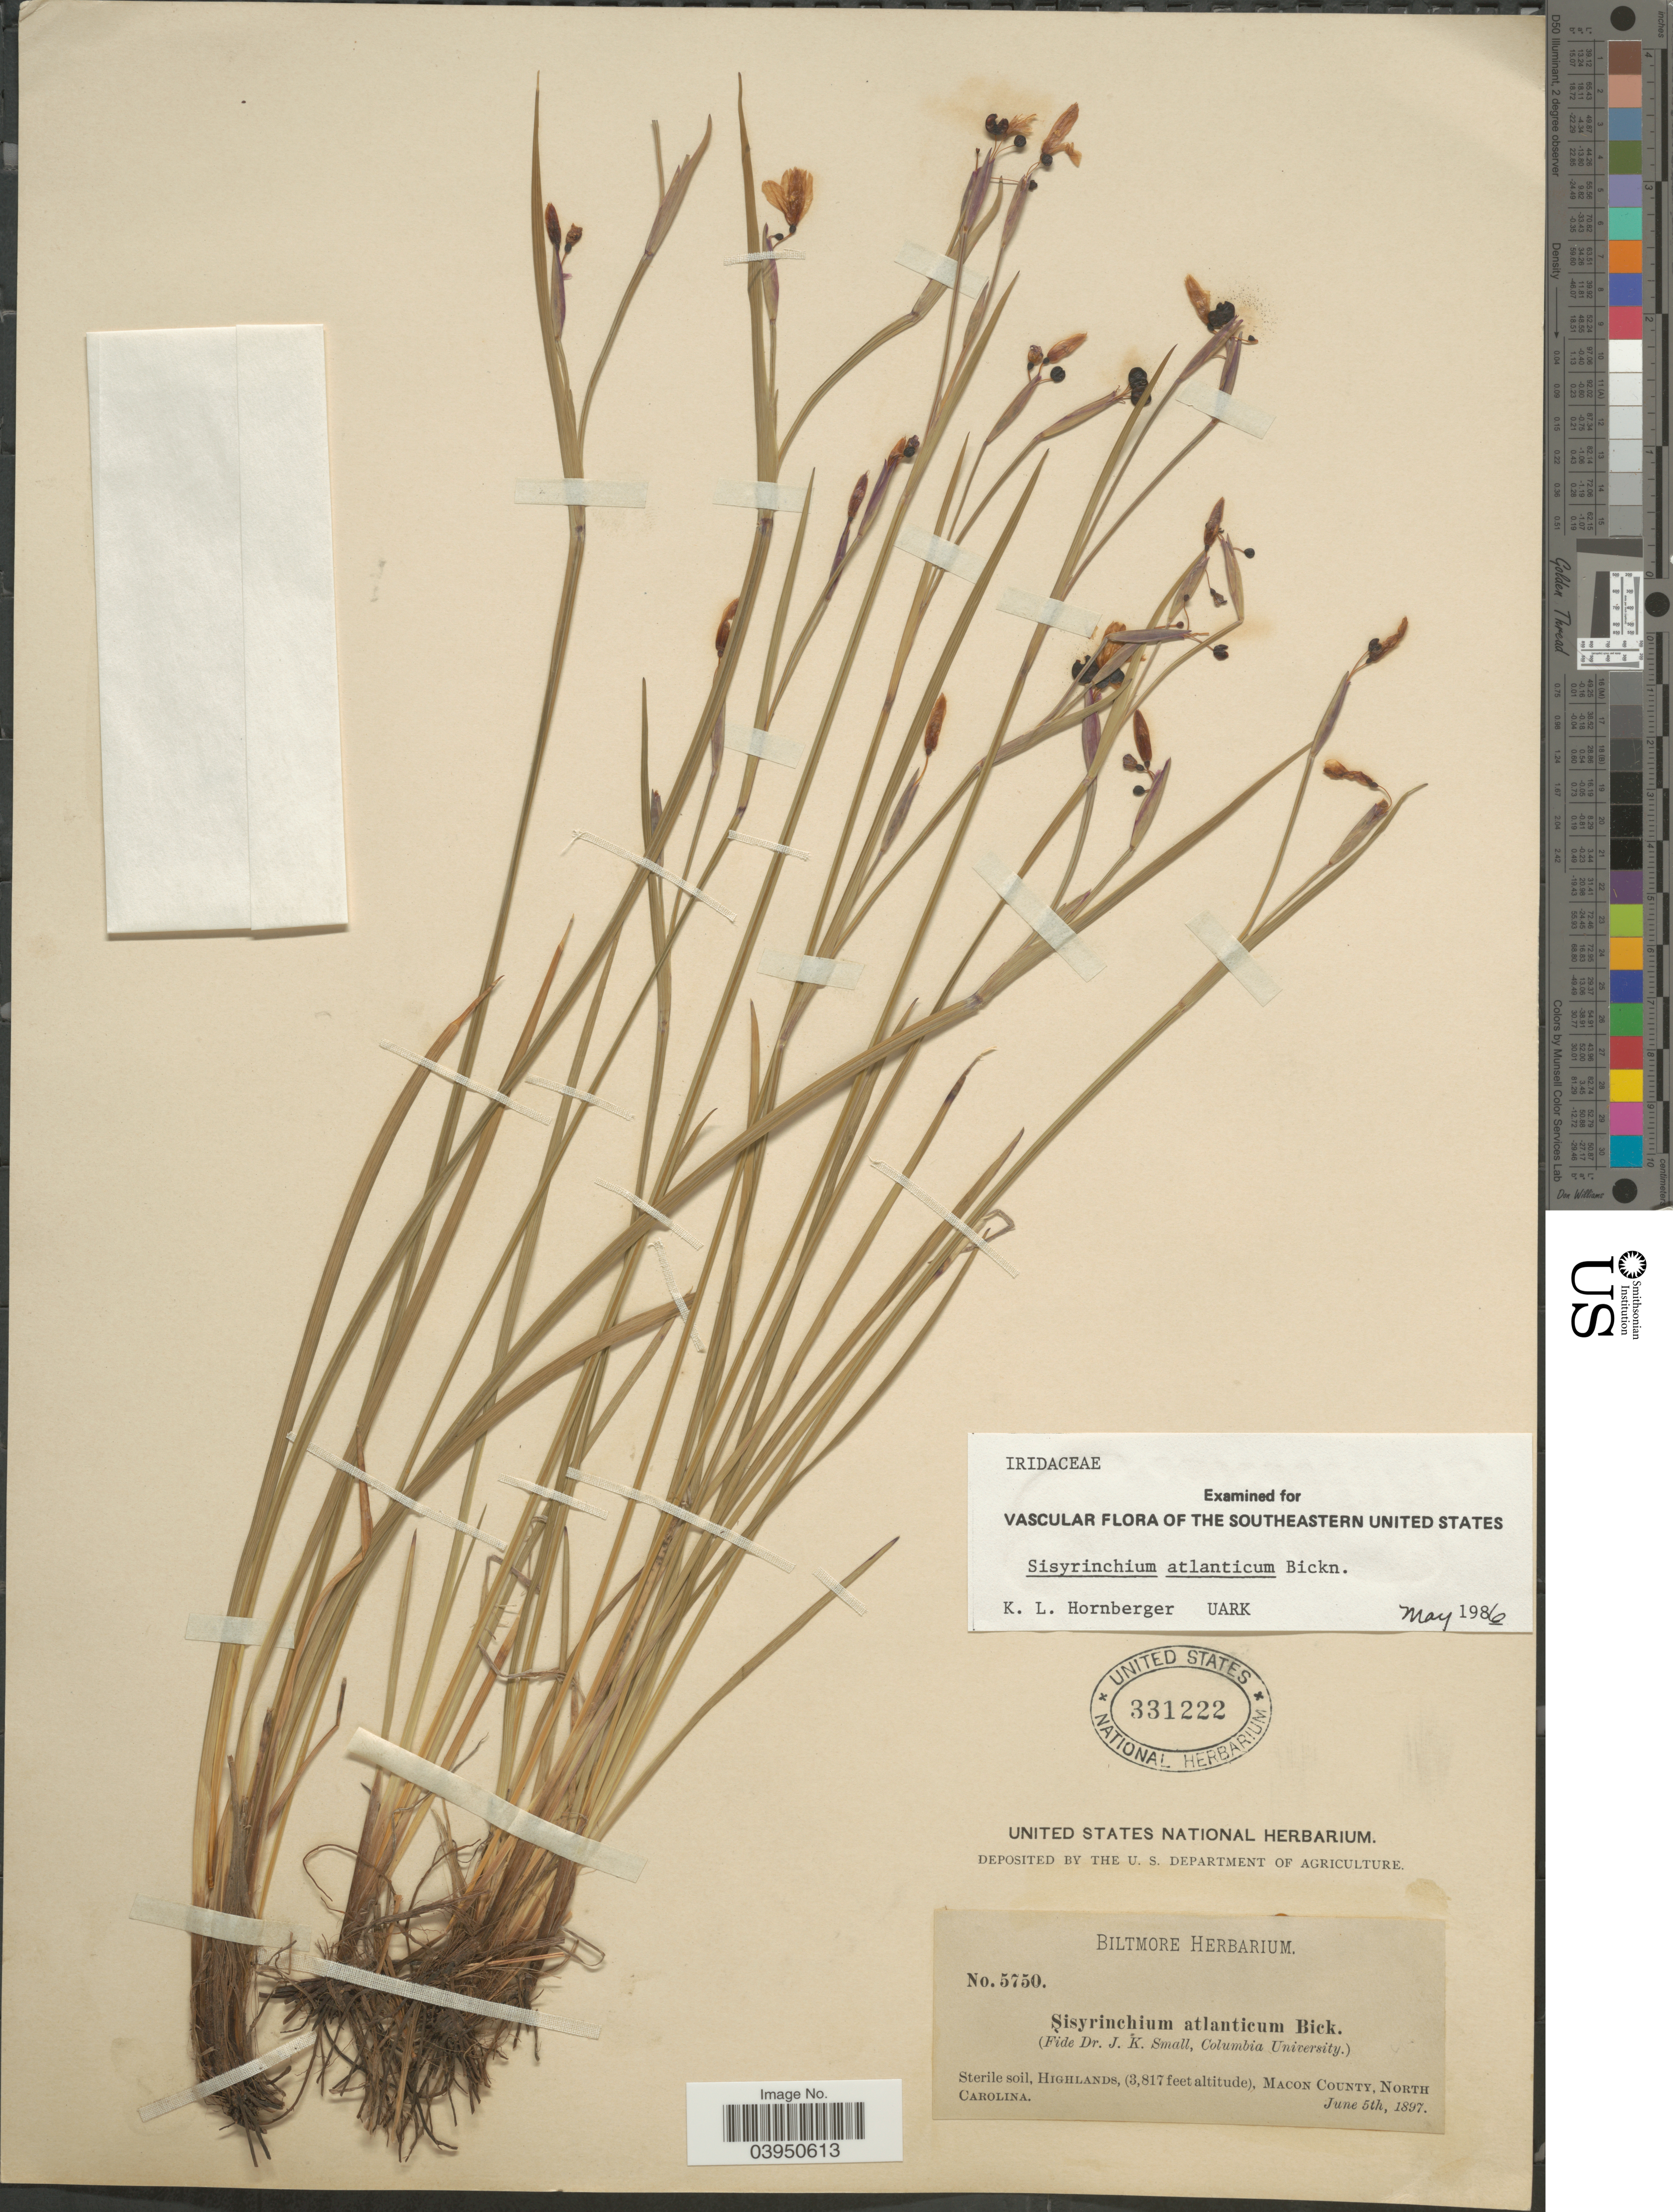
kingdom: Plantae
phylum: Tracheophyta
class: Liliopsida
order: Asparagales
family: Iridaceae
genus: Sisyrinchium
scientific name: Sisyrinchium atlanticum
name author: E.P. Bicknell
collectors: ex herb. Biltmore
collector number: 5750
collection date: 1897-06-05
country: United States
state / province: North Carolina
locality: Sterile soil, Highlands, Macon County.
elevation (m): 1163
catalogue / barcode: US 331222